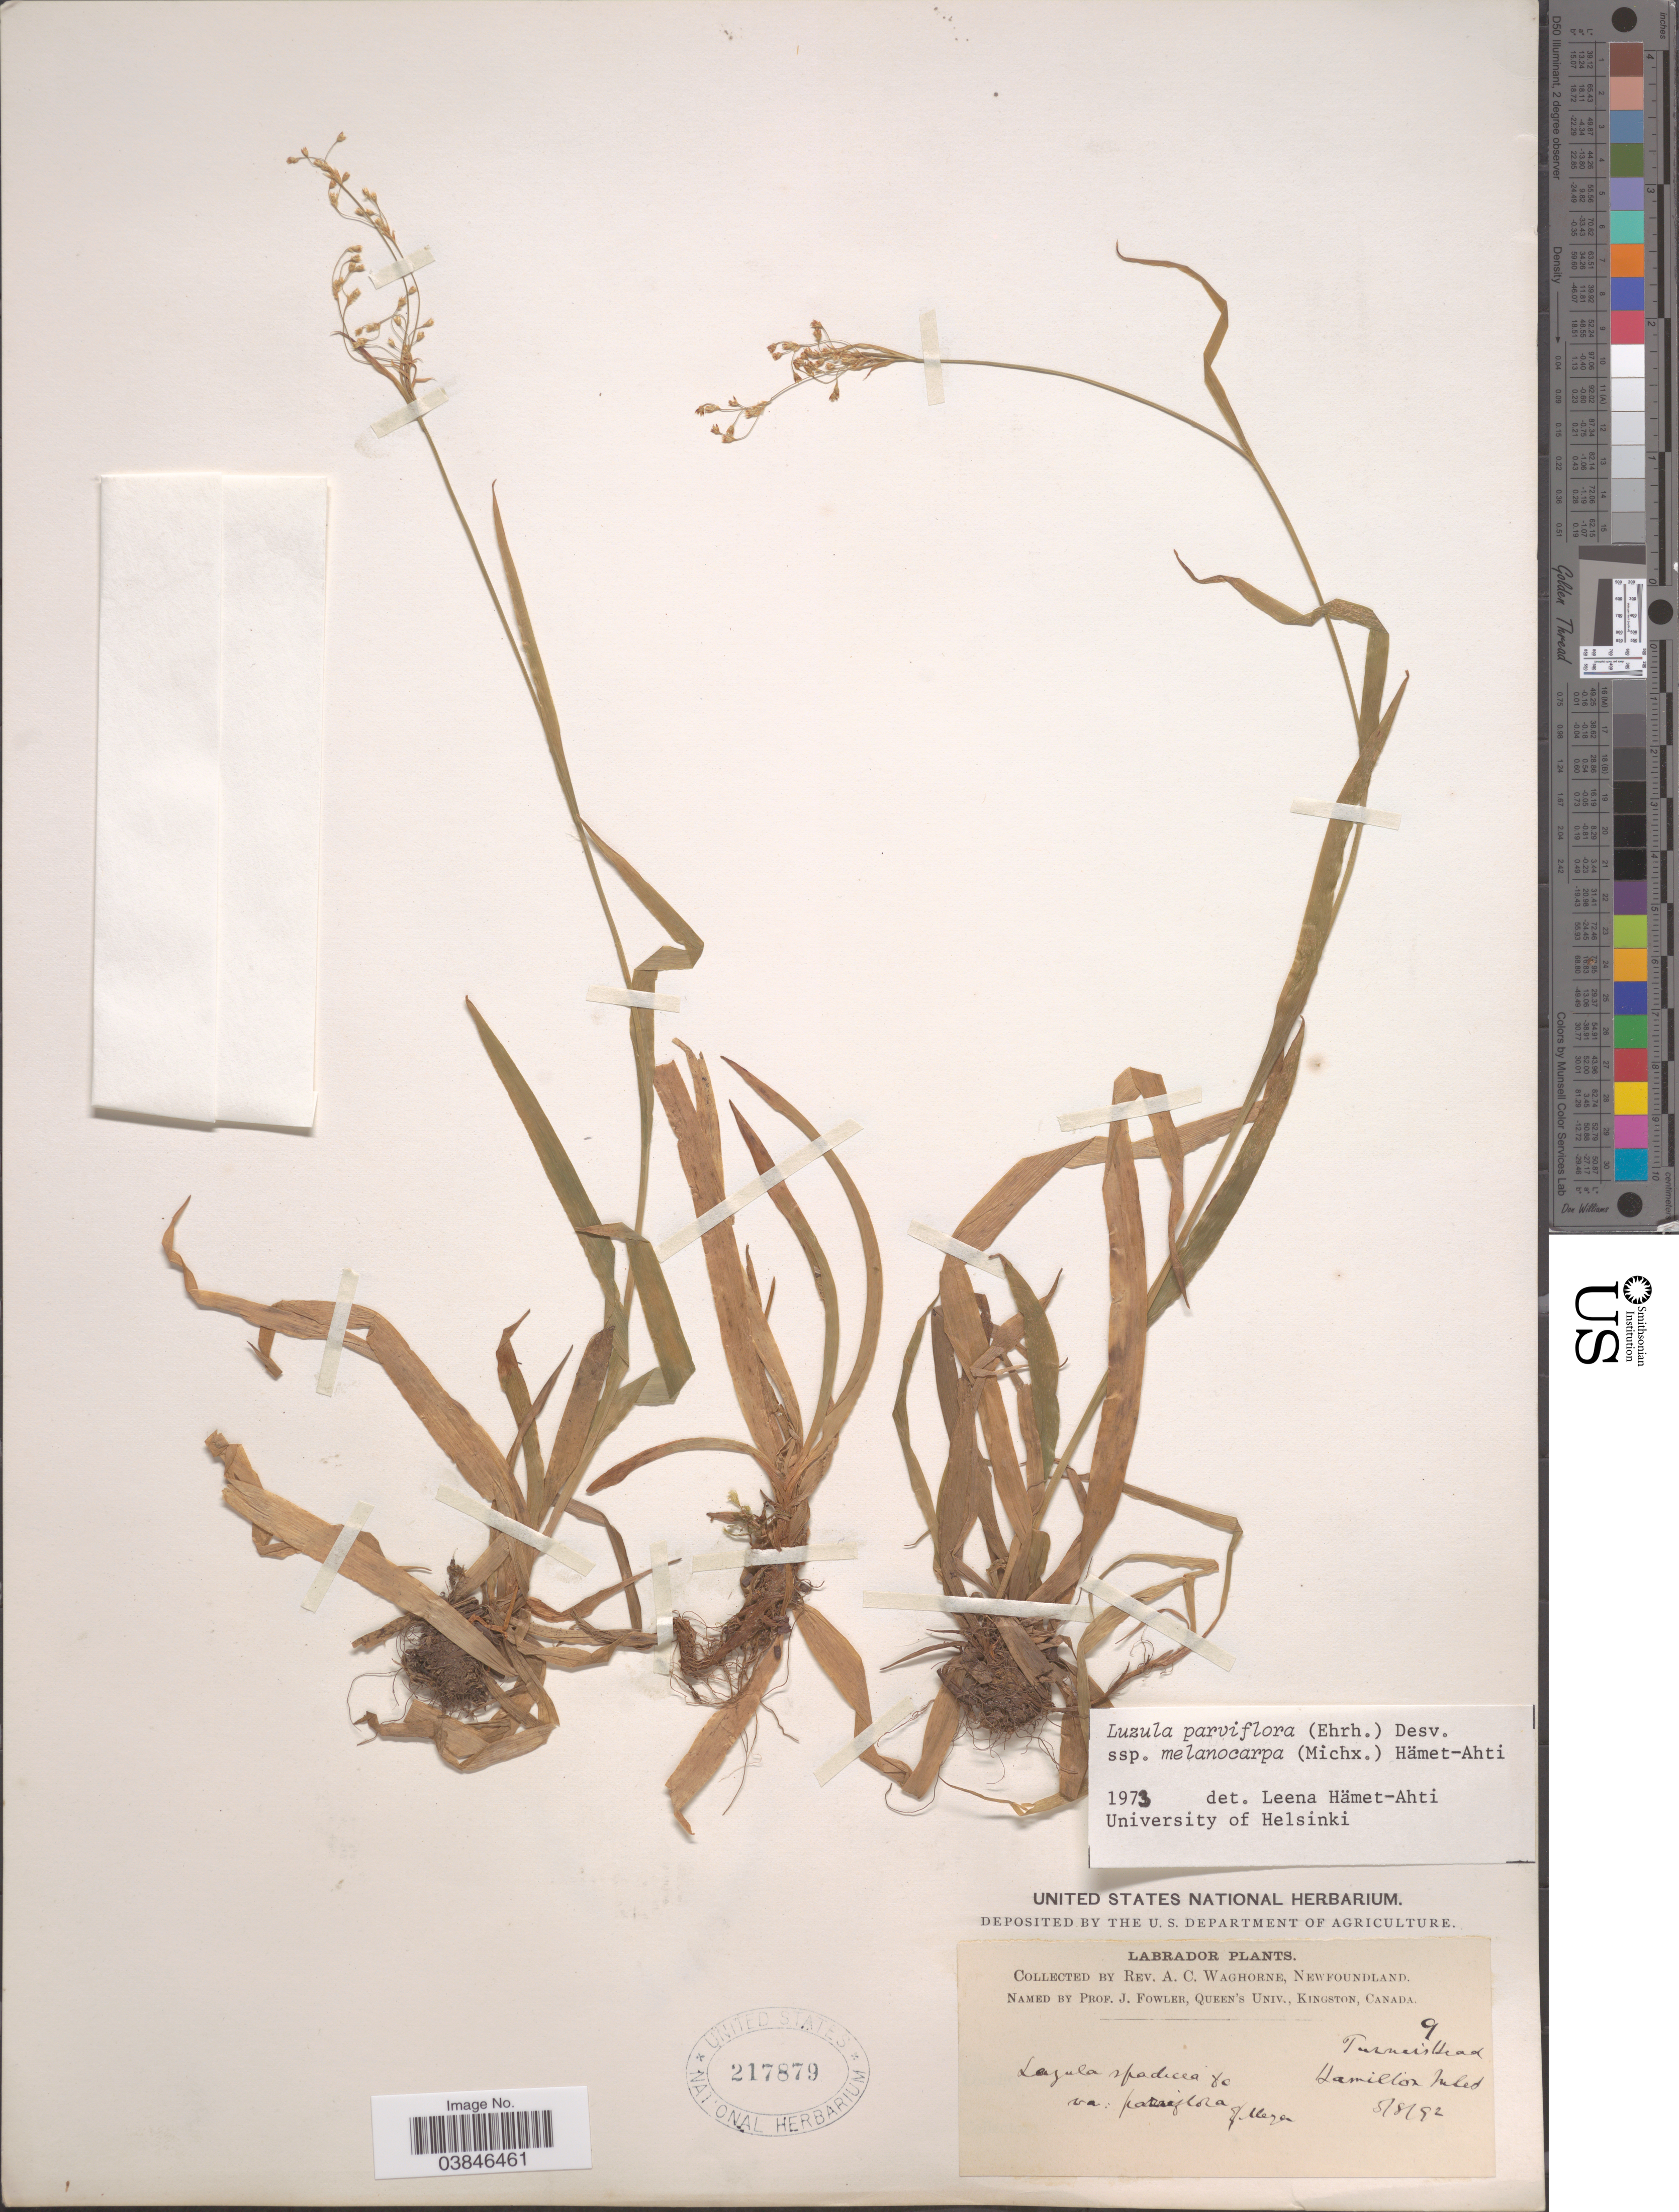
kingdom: Plantae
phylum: Tracheophyta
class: Liliopsida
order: Poales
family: Juncaceae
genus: Luzula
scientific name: Luzula parviflora subsp. melanocarpa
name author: Desv.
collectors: A. Waghorne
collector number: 9?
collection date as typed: Transcribed d/m/y: 5/8/92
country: Canada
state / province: Newfoundland and Labrador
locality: Labrador. Turners Head. Hamilton Inlet.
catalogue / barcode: US 217879